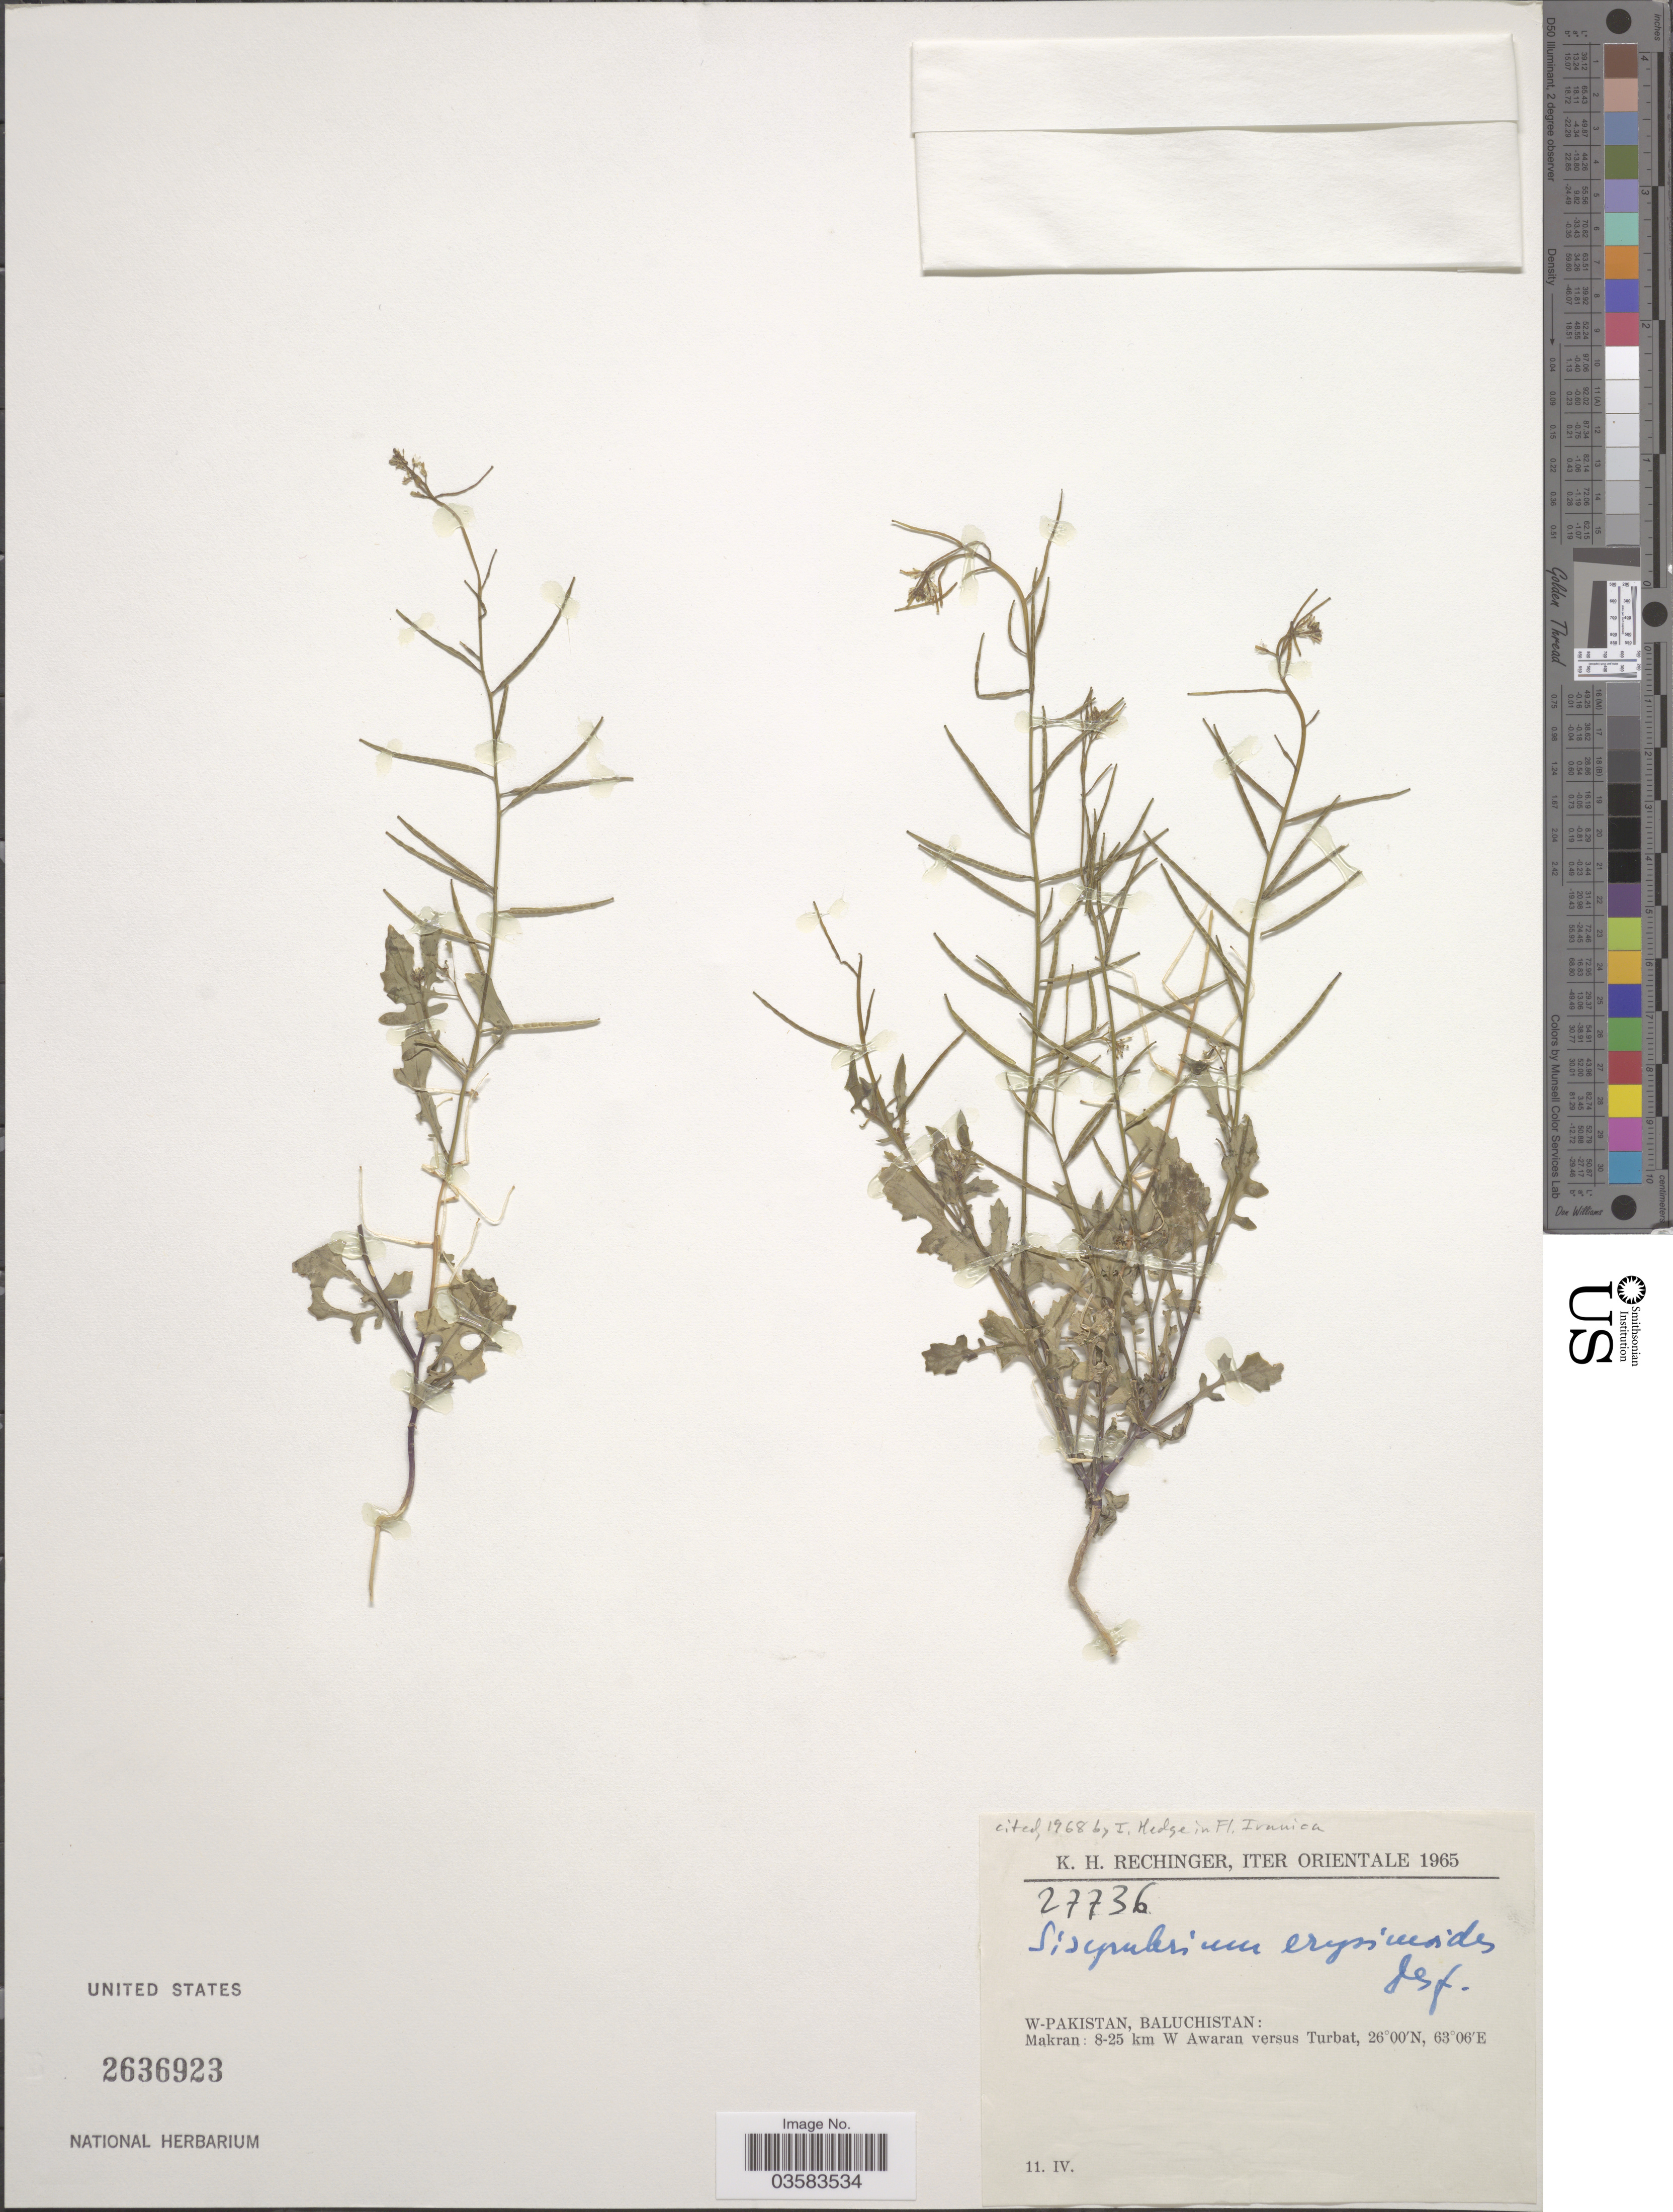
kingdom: Plantae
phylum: Tracheophyta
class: Magnoliopsida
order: Brassicales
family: Brassicaceae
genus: Sisymbrium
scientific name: Sisymbrium erysimoides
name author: Desf.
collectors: K. H. Rechinger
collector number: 27736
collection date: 1965-04-11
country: Pakistan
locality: Iter Orientale. W-Pakistan, Baluchistan: Makran: 8-25 km W Awaran versus Turbat.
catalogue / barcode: US 2636923